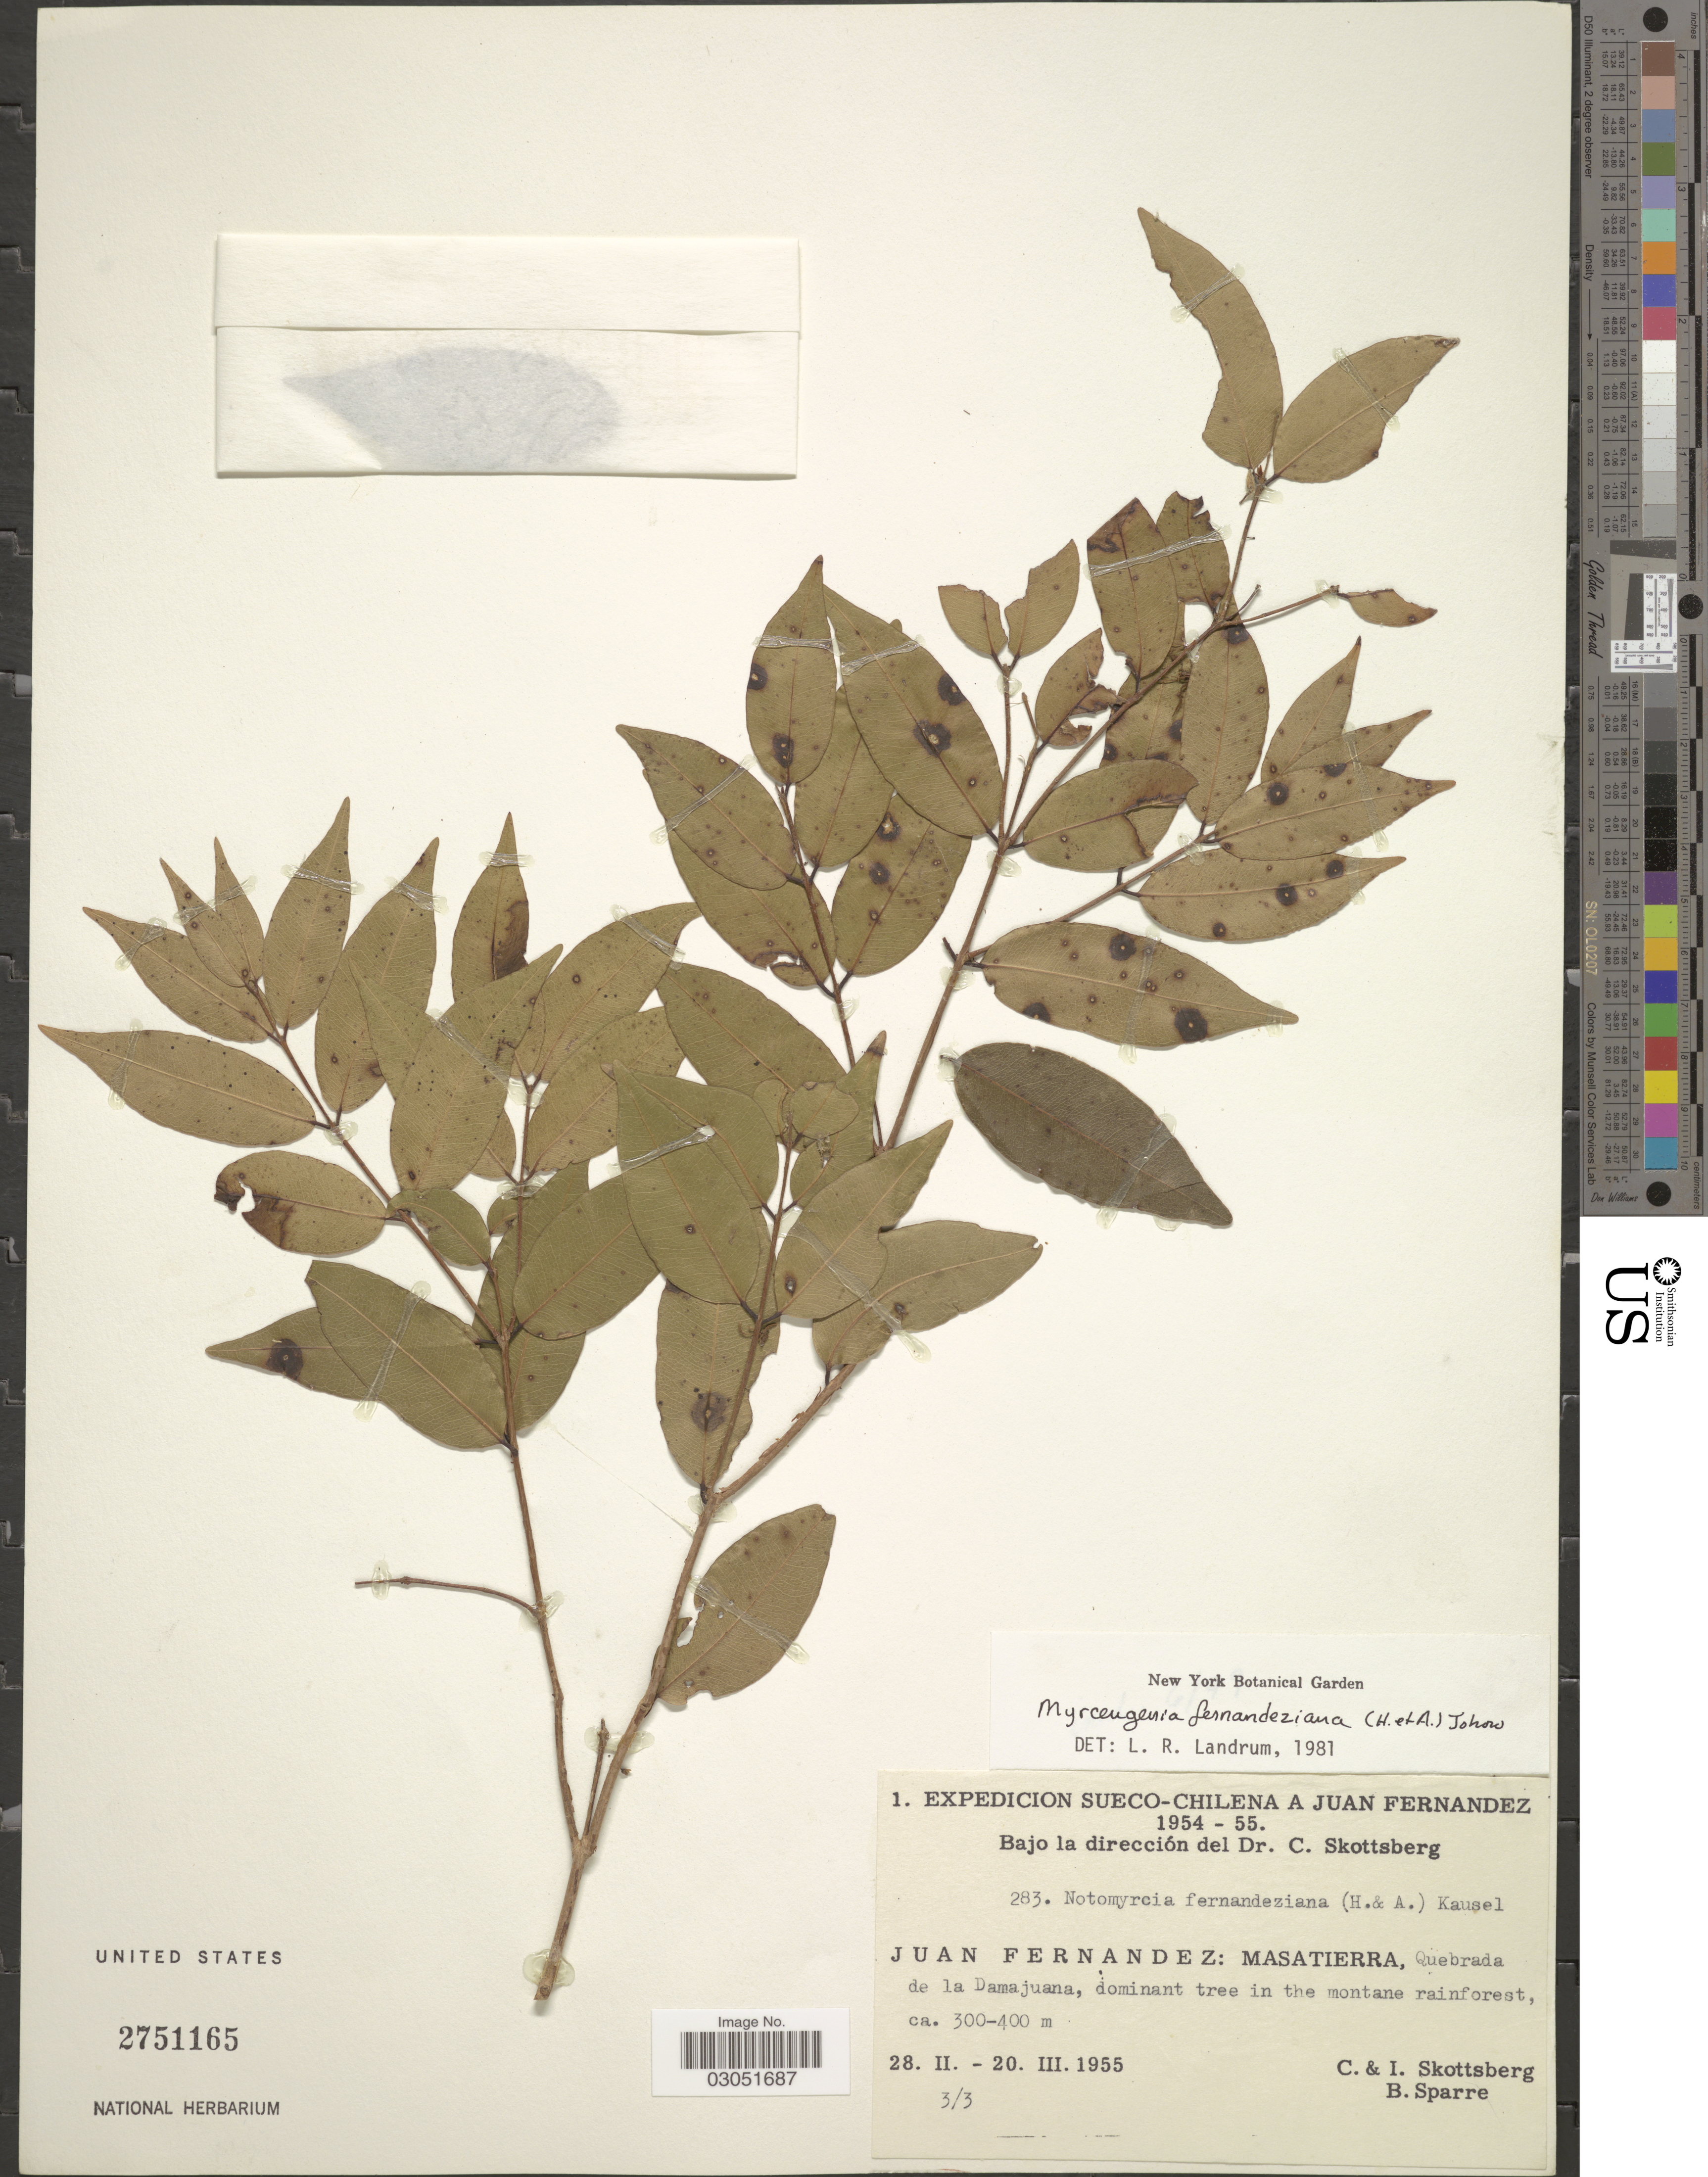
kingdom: Plantae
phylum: Tracheophyta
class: Magnoliopsida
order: Myrtales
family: Myrtaceae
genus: Nothomyrcia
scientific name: Nothomyrcia fernandeziana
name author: (Hook. & Arn.) Kausel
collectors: C. Skottsberg, I. Skottsberg & B. Sparre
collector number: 283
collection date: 1955-03-03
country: Chile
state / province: Valparaíso (V)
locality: Juan Fernandez: Masatierra, Quebrada de la Damajuana.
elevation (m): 300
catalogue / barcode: US 2751165